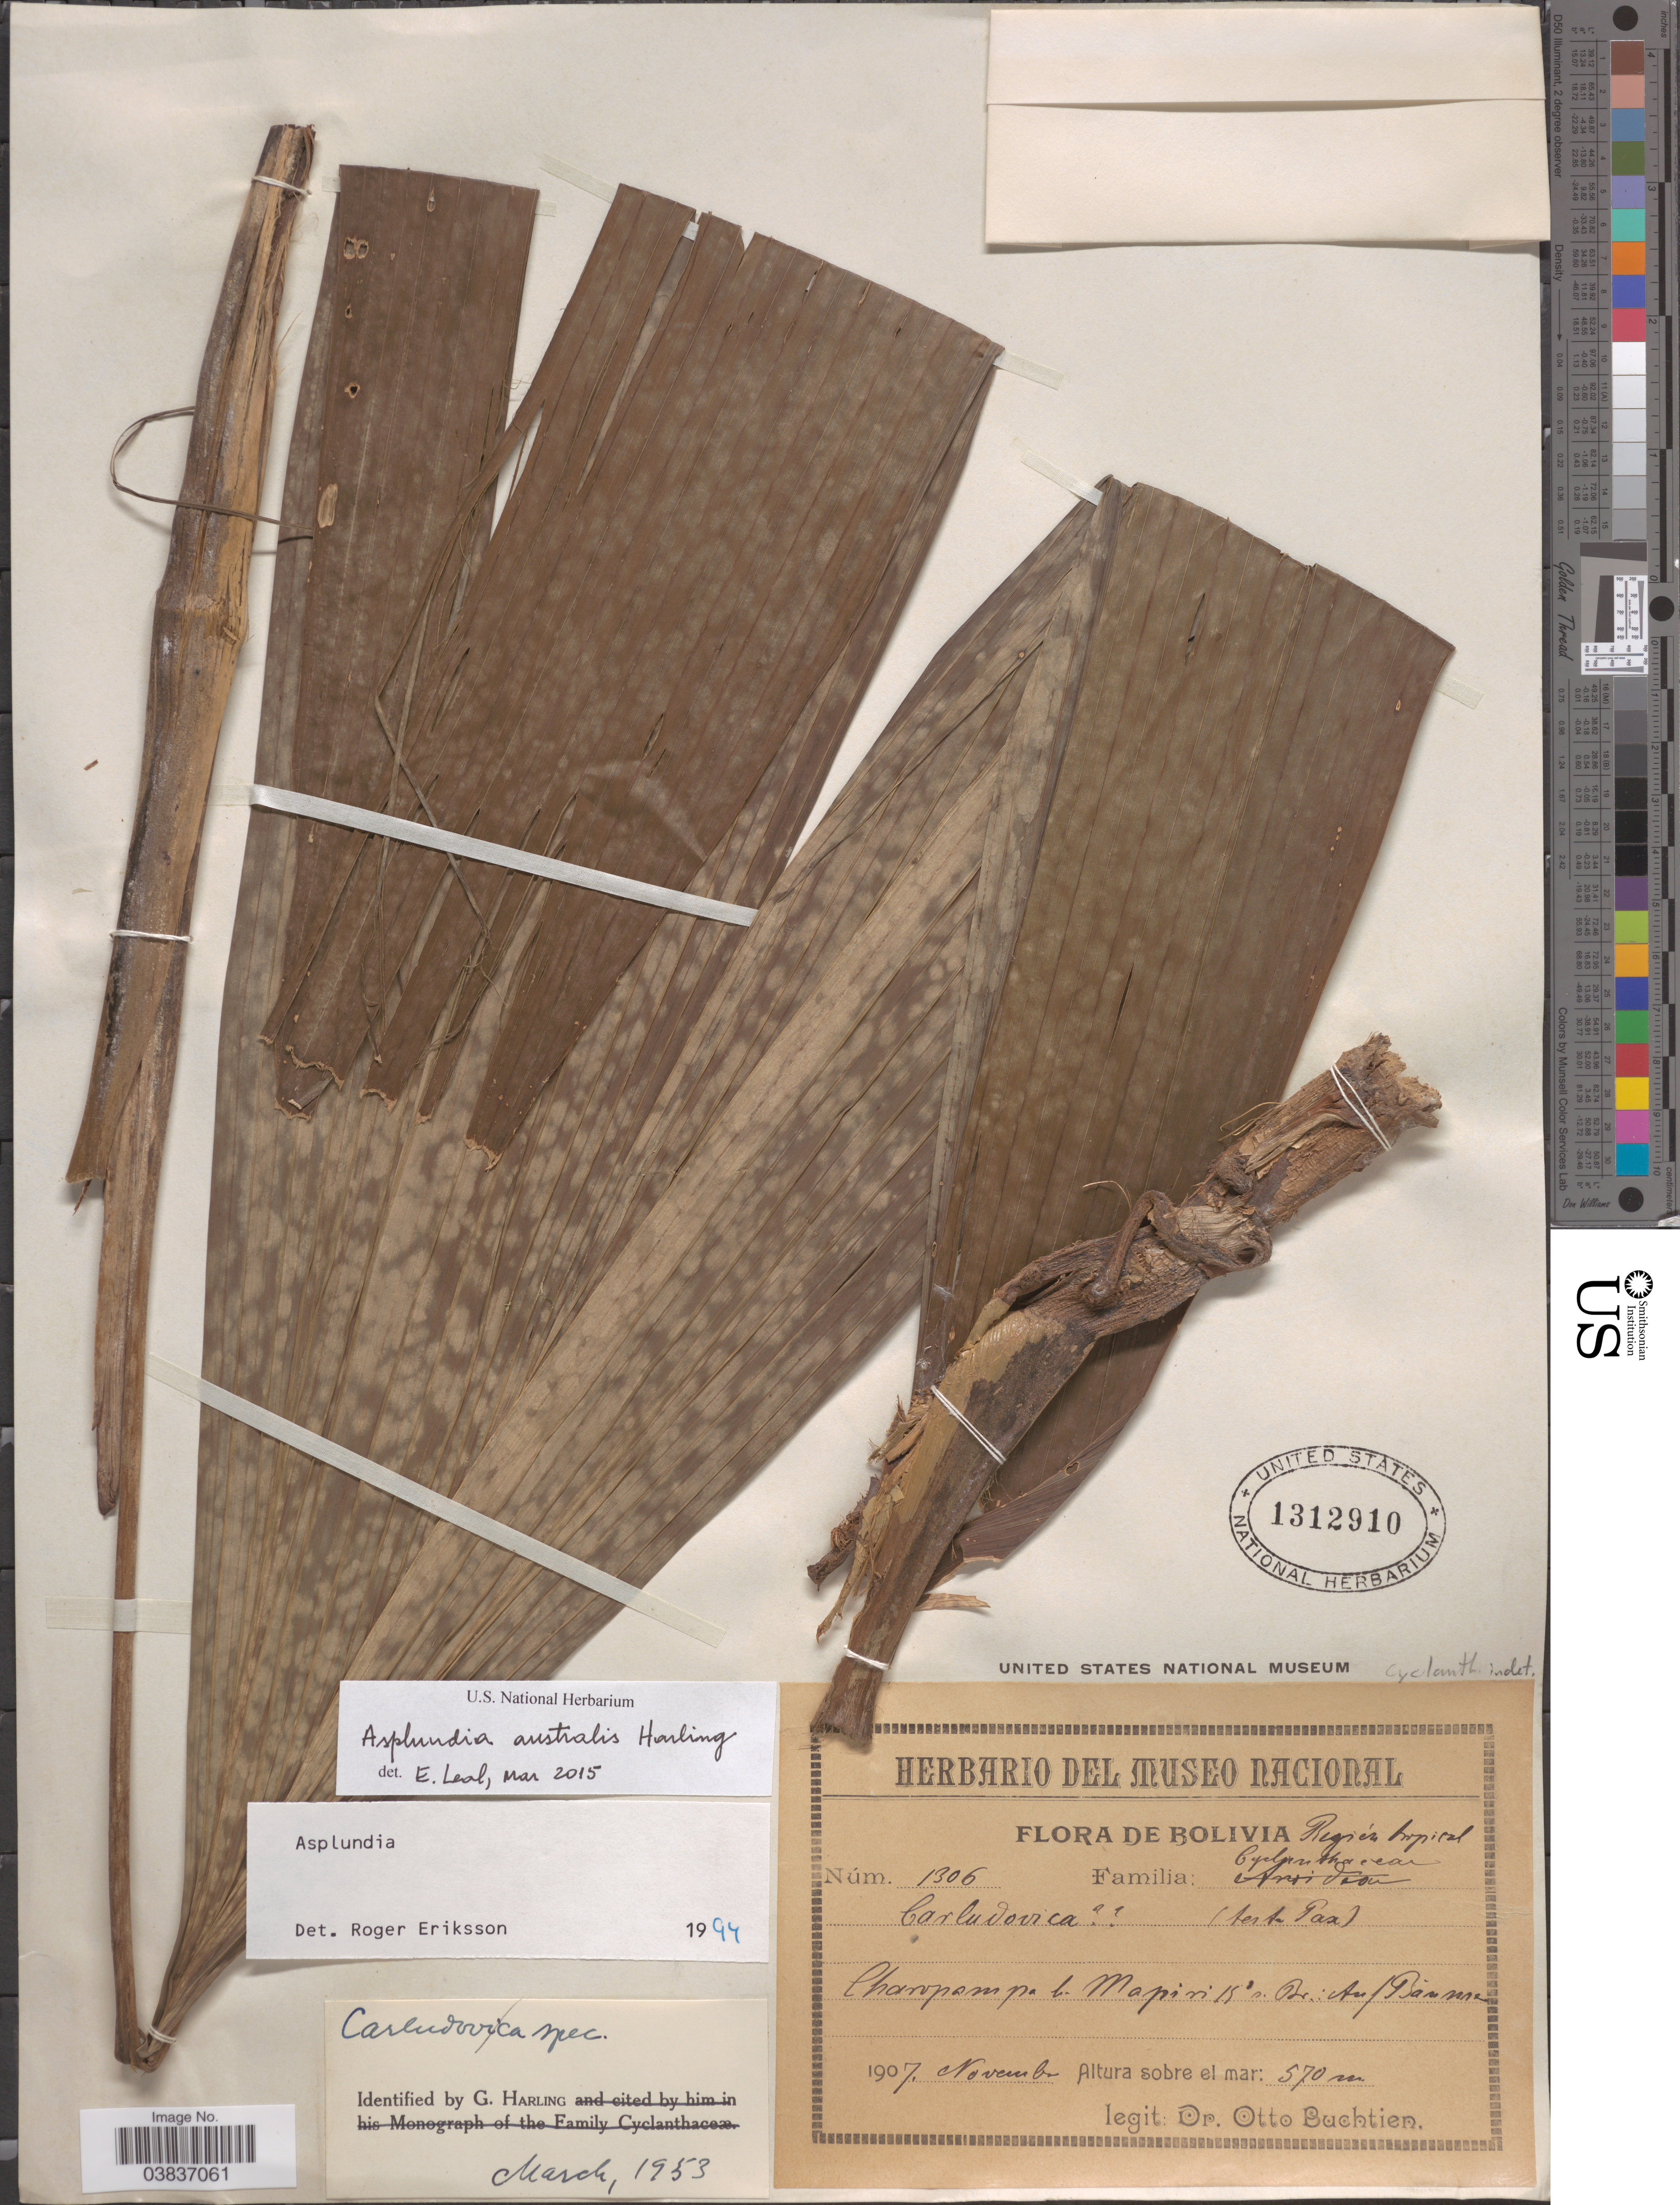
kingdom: Plantae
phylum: Tracheophyta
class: Liliopsida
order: Pandanales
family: Cyclanthaceae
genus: Asplundia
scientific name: Asplundia australis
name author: Harling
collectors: O. Buchtien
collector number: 1306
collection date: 1907-11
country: Bolivia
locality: Regió tropical. Charopampa b. Mapiri 15° n. Br.: Auf Baunne.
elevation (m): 570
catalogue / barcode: US 1312910